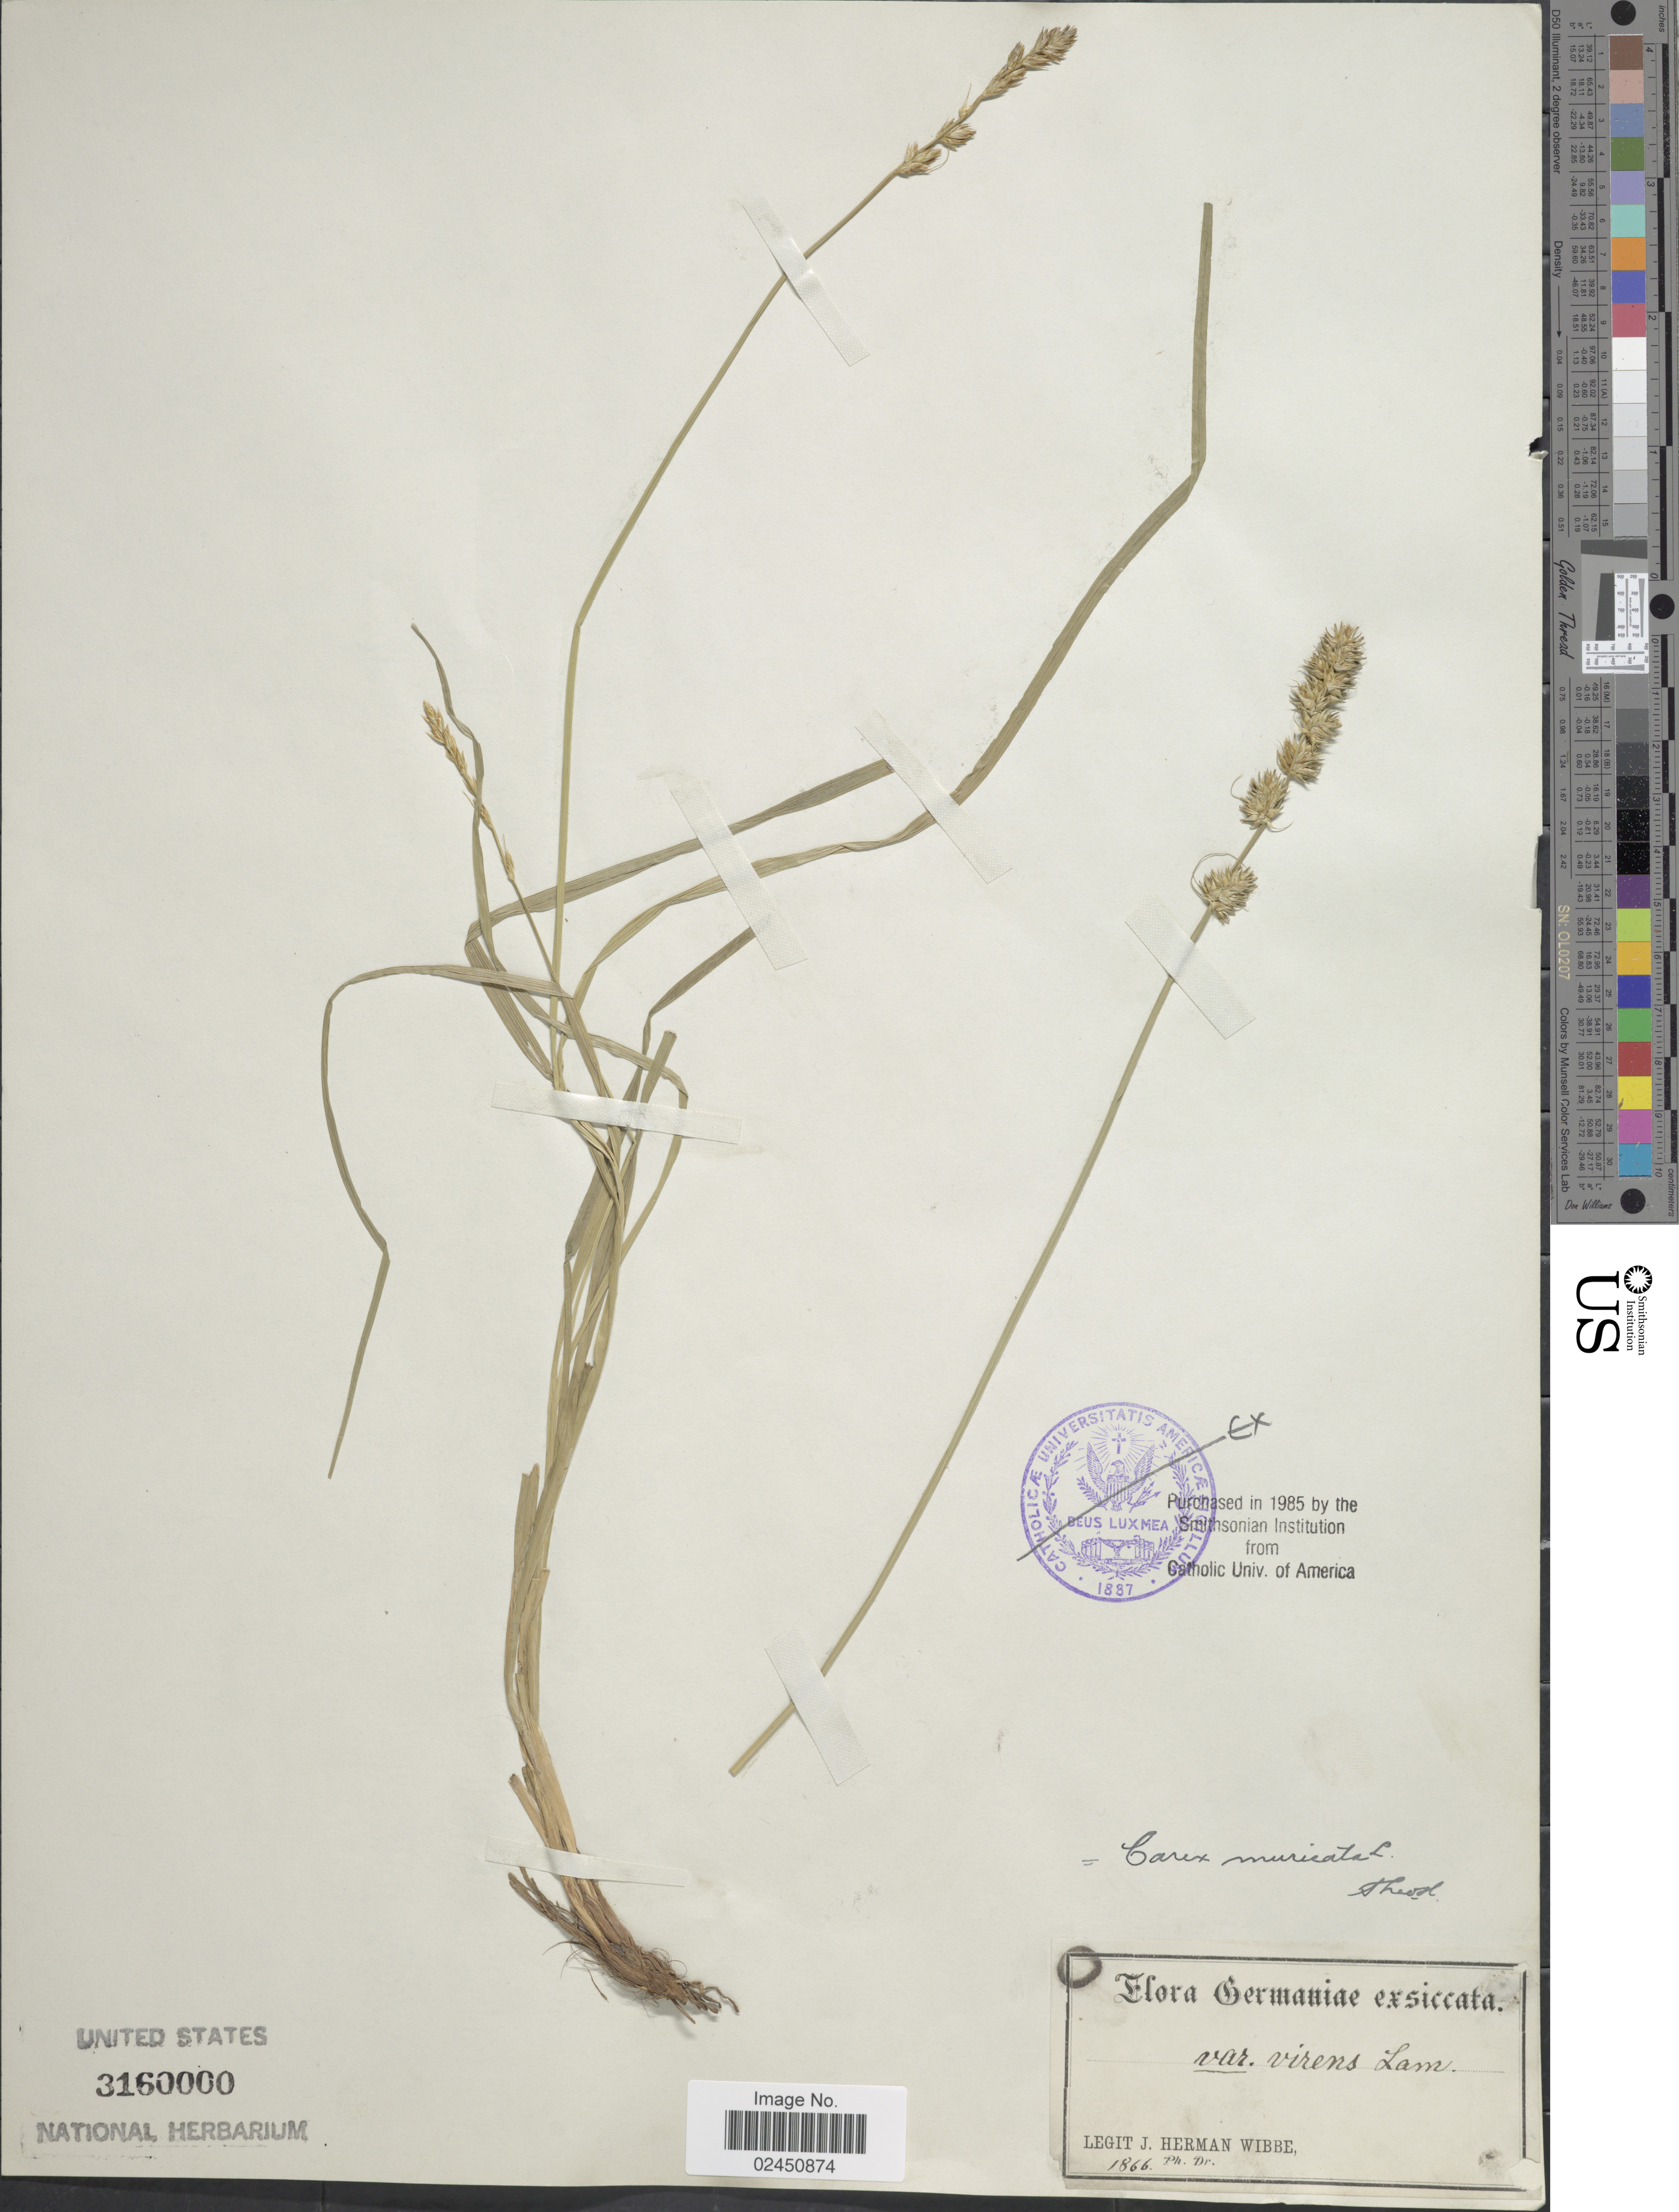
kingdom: Plantae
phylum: Tracheophyta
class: Liliopsida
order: Poales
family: Cyperaceae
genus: Carex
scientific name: Carex muricata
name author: L.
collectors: J. Wibbe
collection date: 1866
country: Germany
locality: Germaniae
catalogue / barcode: US 3160000